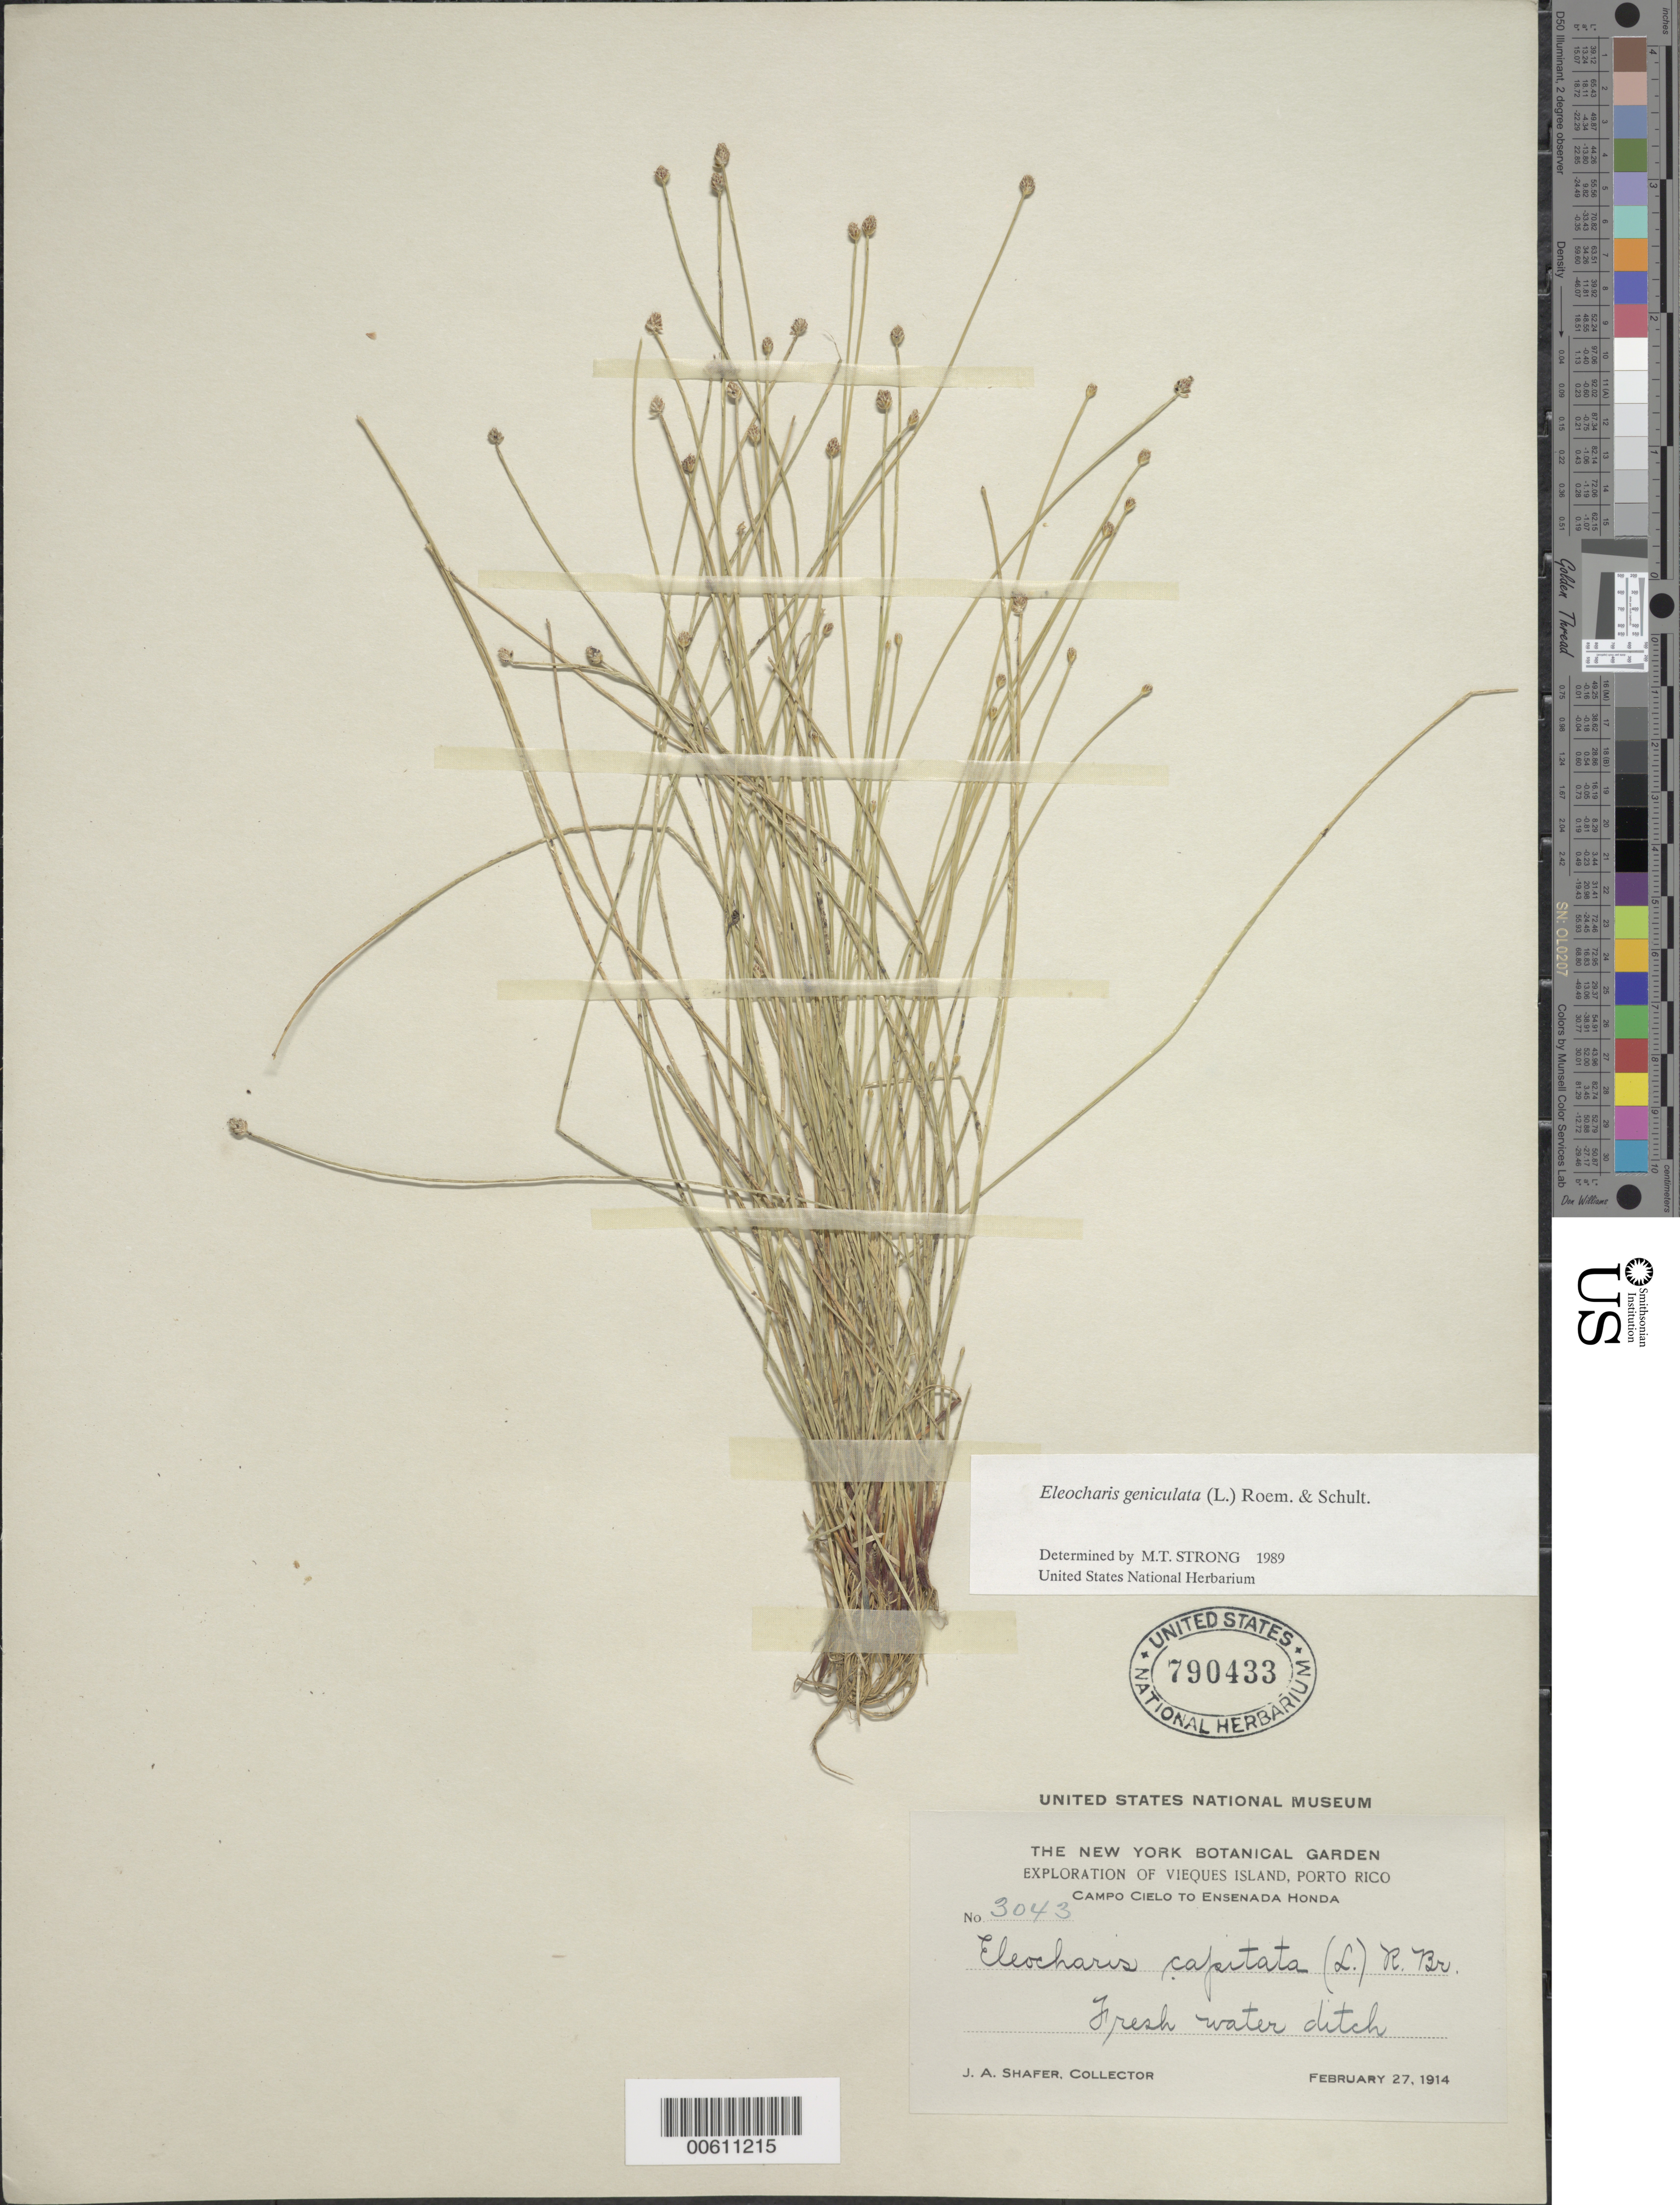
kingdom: Plantae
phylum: Tracheophyta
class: Liliopsida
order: Poales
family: Cyperaceae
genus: Eleocharis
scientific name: Eleocharis geniculata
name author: (L.) Roem. & Schult.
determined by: Strong, M. T., (US), Smithsonian Institution - National Museum of Natural History (UNITED STATES)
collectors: J. A. Shafer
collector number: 3043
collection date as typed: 27 Feb 1914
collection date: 1914-02-27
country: Puerto Rico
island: Vieques I.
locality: Vieques Island: Campo Cielo to Ensenada Honda.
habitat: Fresh water ditch.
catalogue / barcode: US 790433